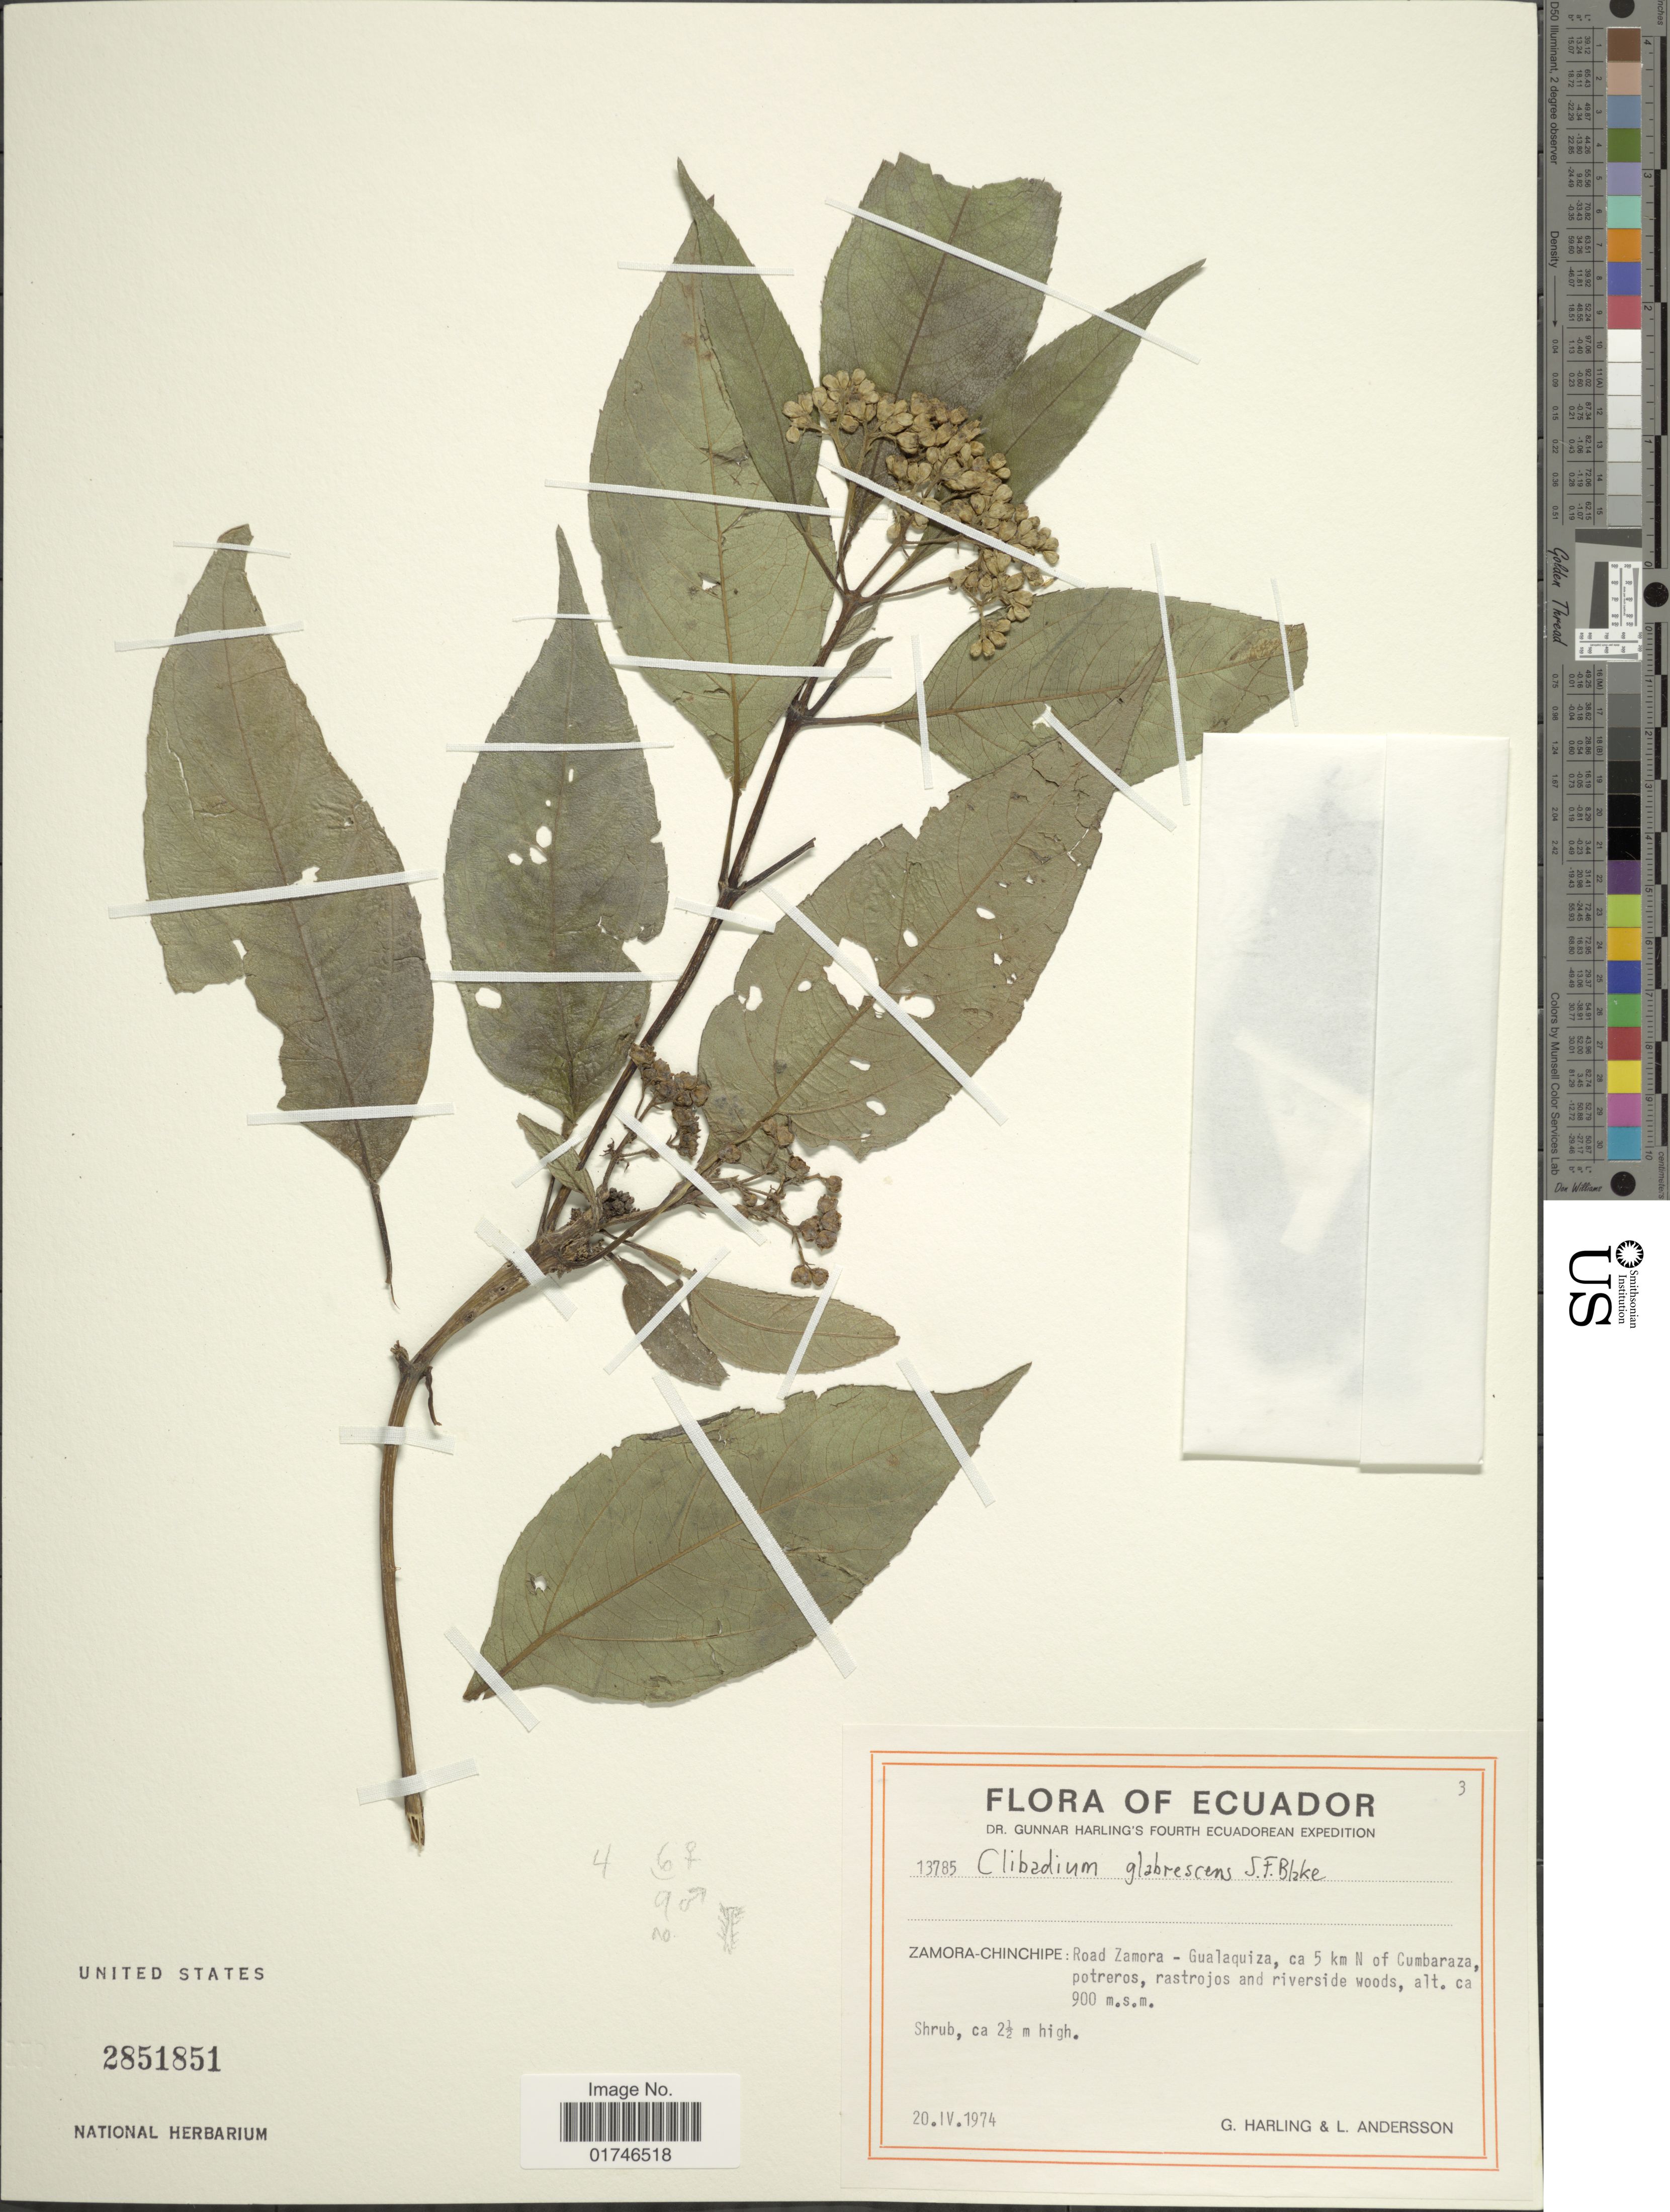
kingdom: Plantae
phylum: Tracheophyta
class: Magnoliopsida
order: Asterales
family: Asteraceae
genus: Clibadium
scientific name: Clibadium glabrescens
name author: S.F. Blake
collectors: G. Harling & L. Andersson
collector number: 13785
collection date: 1974-04-20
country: Ecuador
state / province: Zamora-Chinchipe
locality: Zamora-Chinchipe: Rod Zamora - Gualaquiz, ca 5 km N of Cumbraza, potreros, rastrojos and riverside woods.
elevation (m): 900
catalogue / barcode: US 2851851